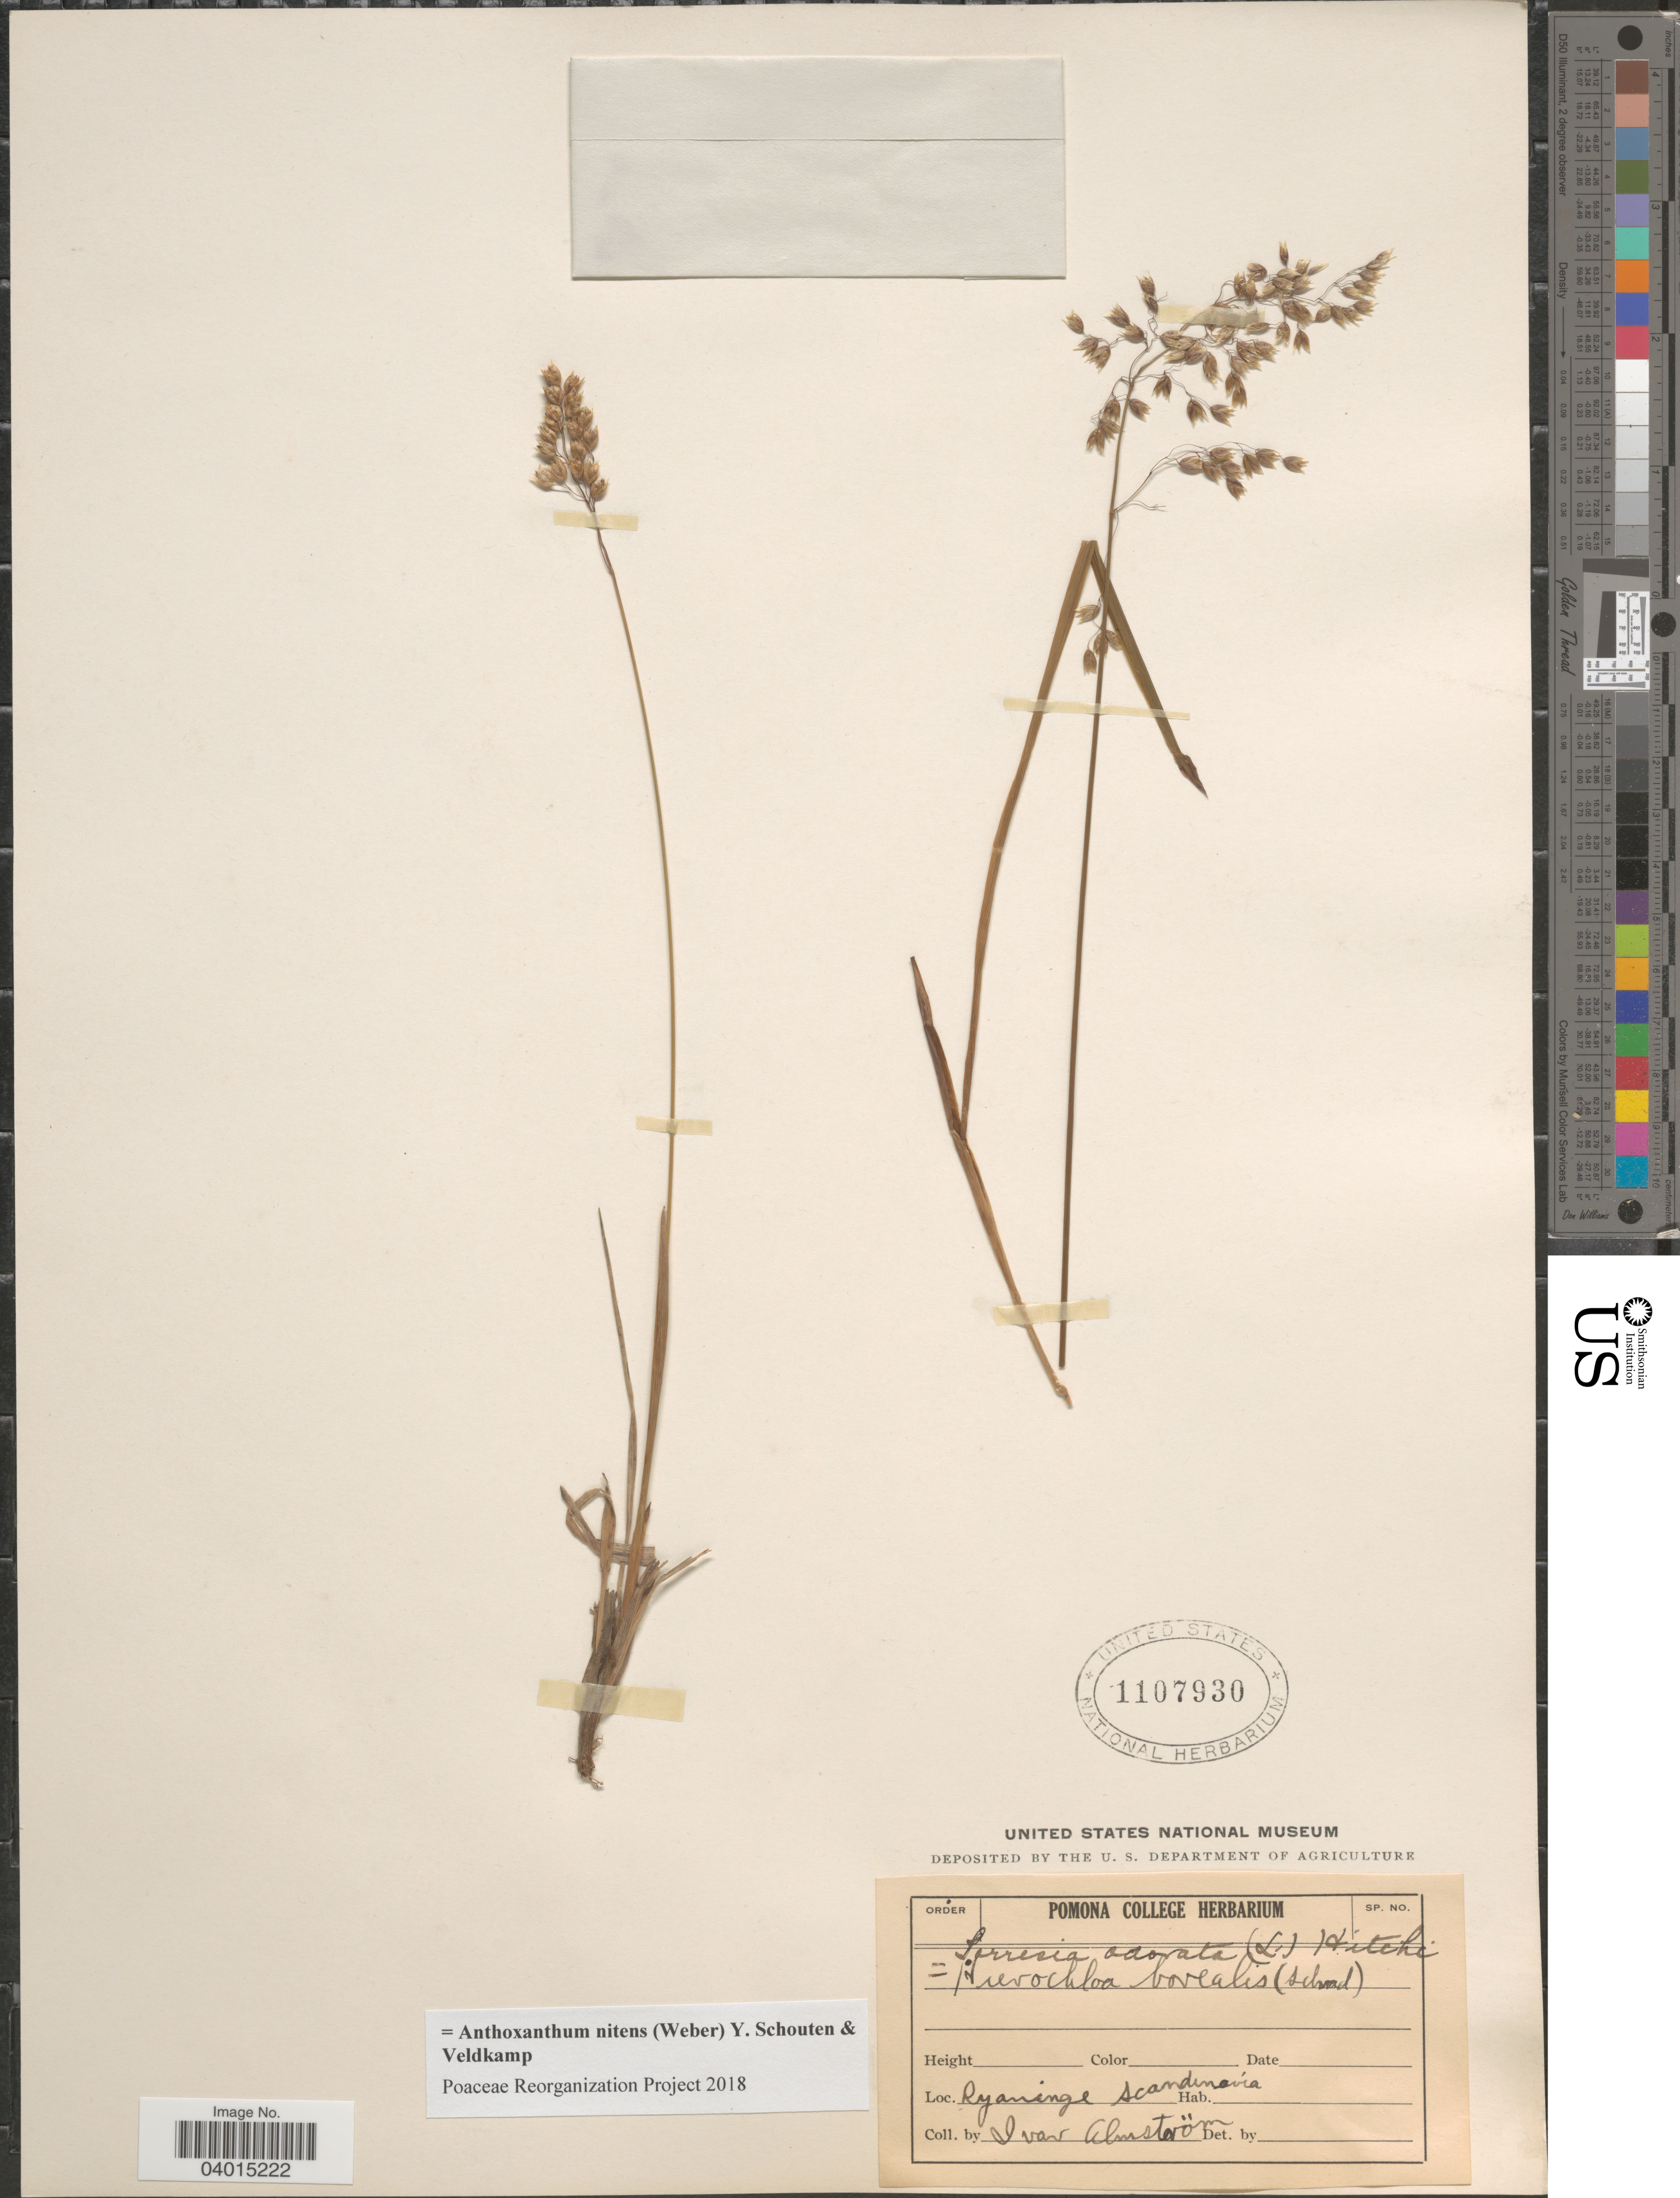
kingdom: Plantae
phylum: Tracheophyta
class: Liliopsida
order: Poales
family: Poaceae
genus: Anthoxanthum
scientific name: Anthoxanthum nitens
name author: (G.H. Weber) R.T.A. Schouten & Veldkamp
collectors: I. Almström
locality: Ryaninge Scandinavia.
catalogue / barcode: US 1107930